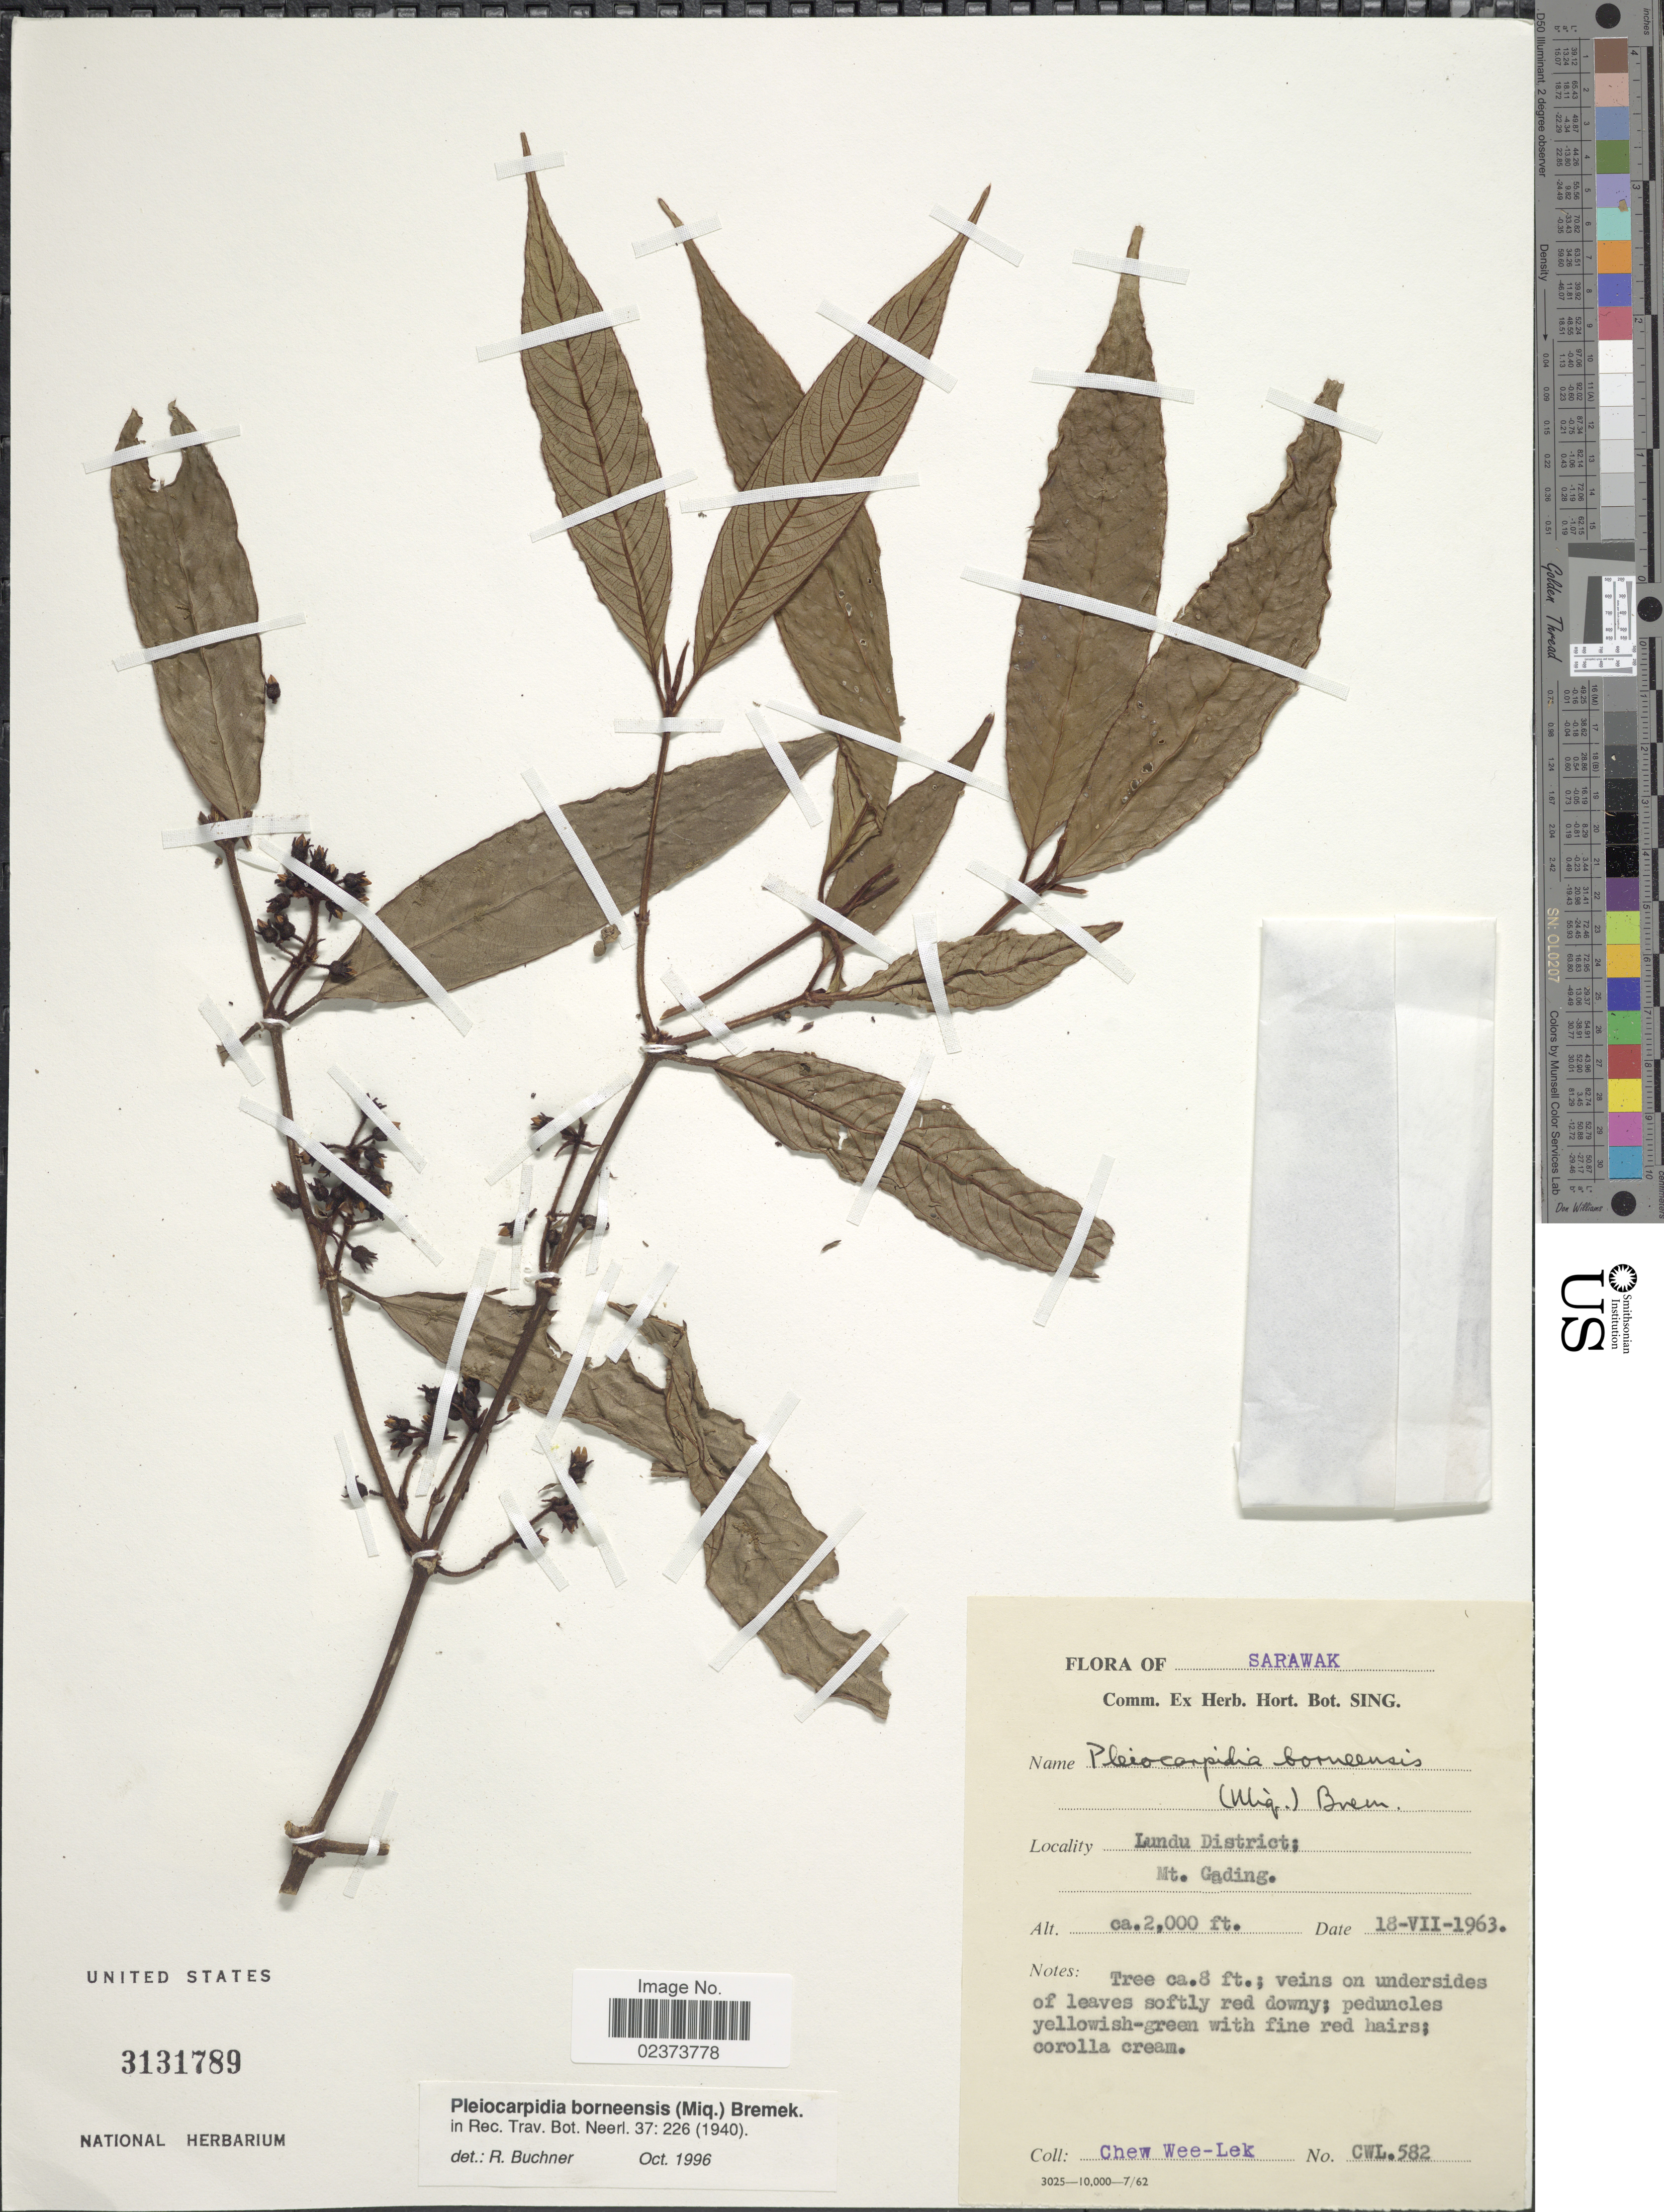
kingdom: Plantae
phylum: Tracheophyta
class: Magnoliopsida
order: Gentianales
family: Rubiaceae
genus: Pleiocarpidia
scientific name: Pleiocarpidia borneensis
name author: (Miq.) Bremek.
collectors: W. Chew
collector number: CWL 582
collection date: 1963-07-18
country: Malaysia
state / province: Sarawak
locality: Sarawak, Lundu District, Mt. Gading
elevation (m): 610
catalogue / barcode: US 3131789